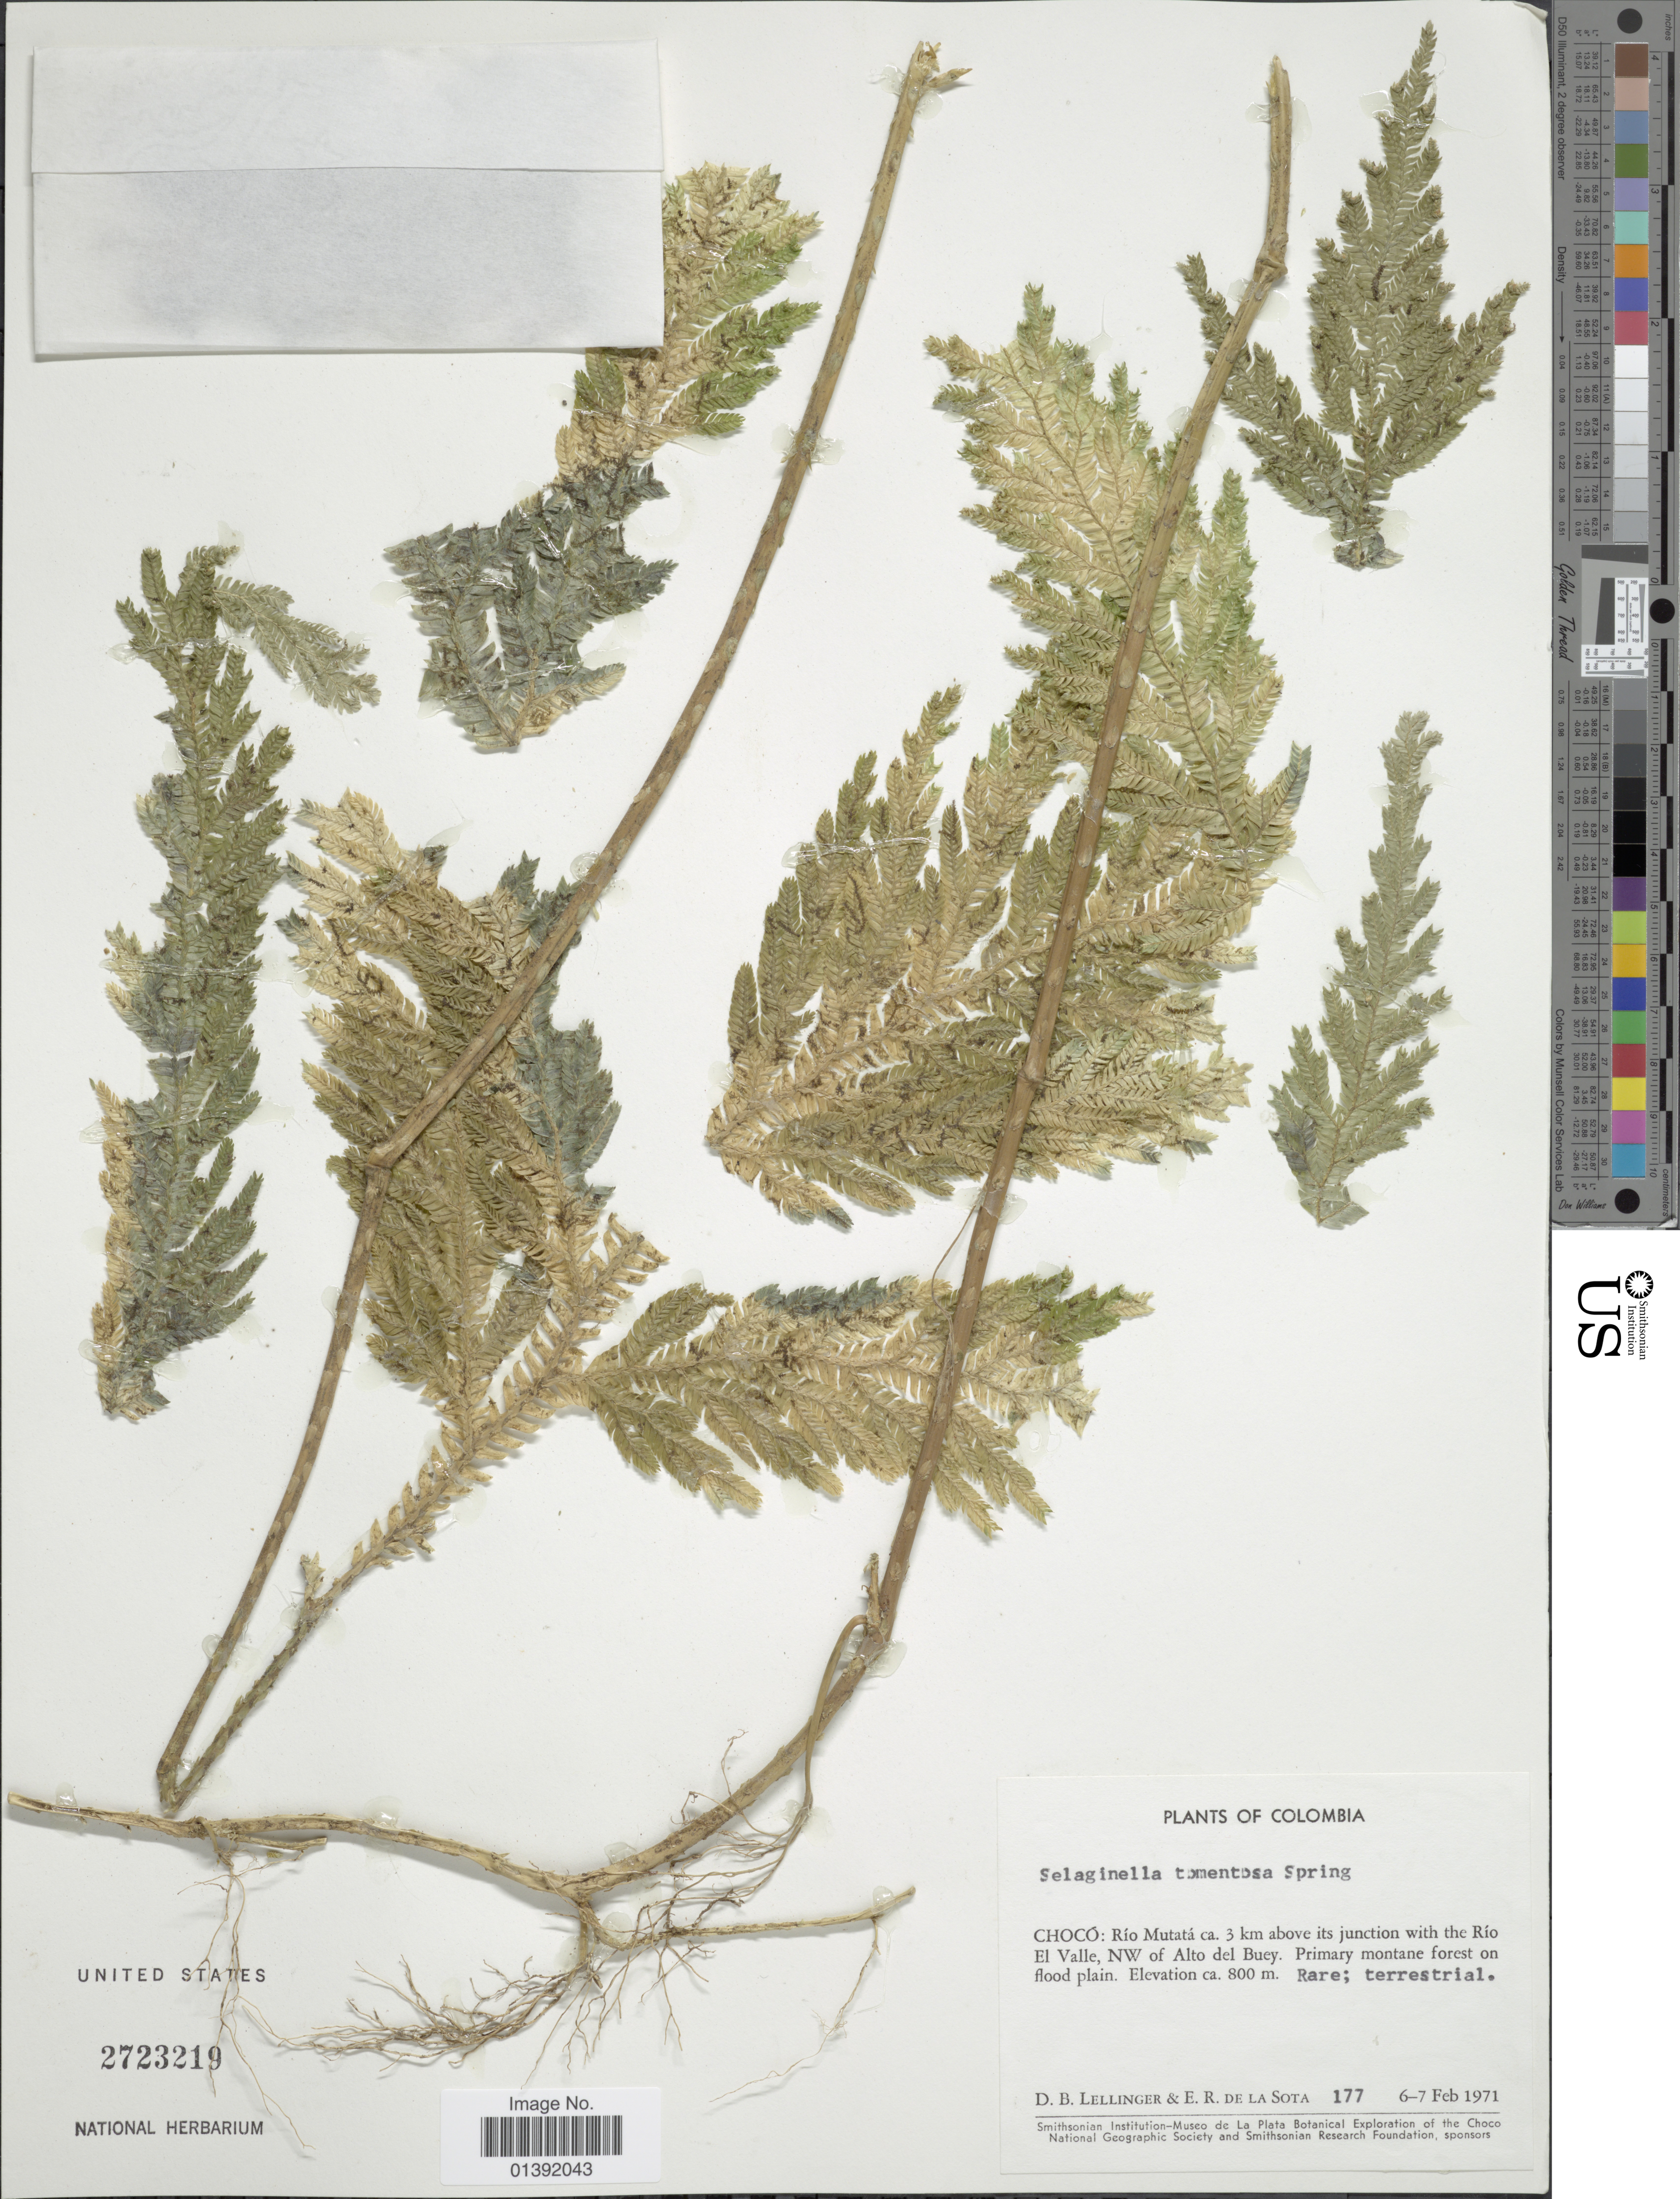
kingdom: Plantae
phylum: Tracheophyta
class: Lycopodiopsida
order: Selaginellales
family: Selaginellaceae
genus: Selaginella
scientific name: Selaginella tomentosa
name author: Spring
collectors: D. B. Lellinger & E. R. de la Sota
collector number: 177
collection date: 1971-02-06/1971-02-07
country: Colombia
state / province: Chocó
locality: Rio Mutata ca. 3 km above its junction with the Rio El Valle, NW of Alto del Buey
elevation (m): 800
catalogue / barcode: US 2723219